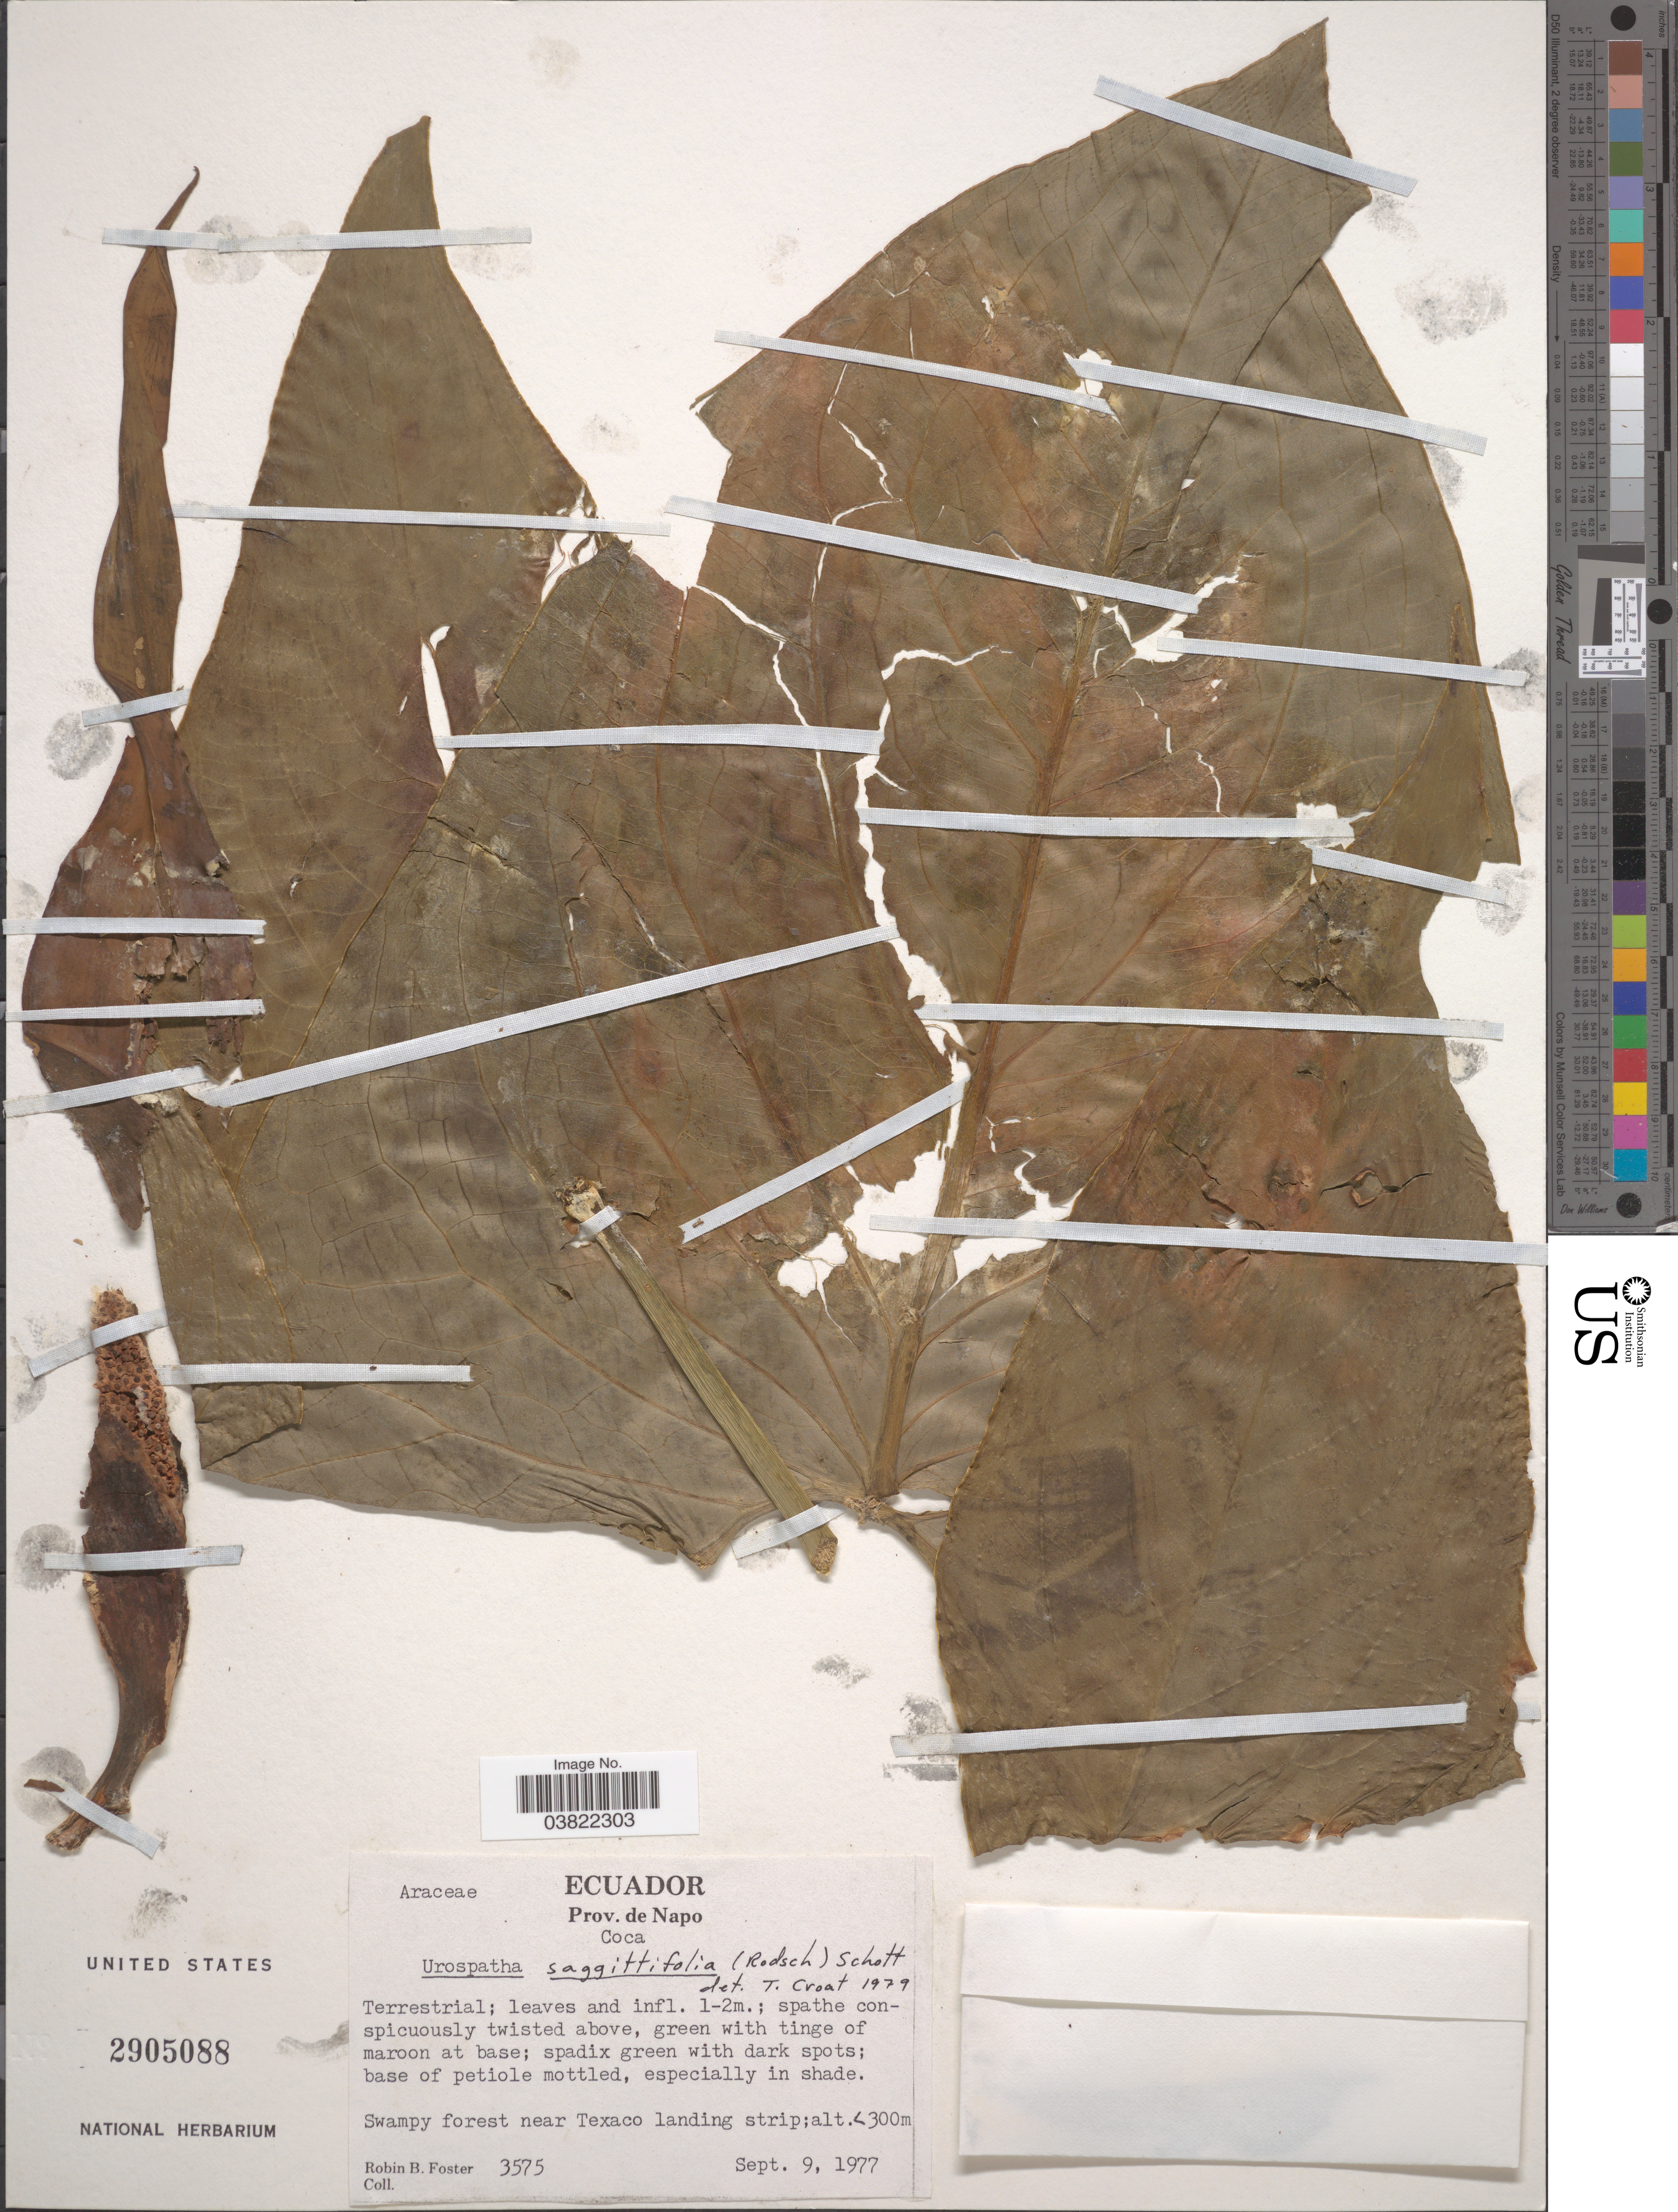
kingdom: Plantae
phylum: Tracheophyta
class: Liliopsida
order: Alismatales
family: Araceae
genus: Urospatha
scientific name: Urospatha sagittifolia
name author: (Rudge) Schott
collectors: R. B. Foster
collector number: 3575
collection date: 1977-09-09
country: Ecuador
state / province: Napo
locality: Coca. Swampy forest near Texaco landing strip.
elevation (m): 300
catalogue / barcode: US 2905088